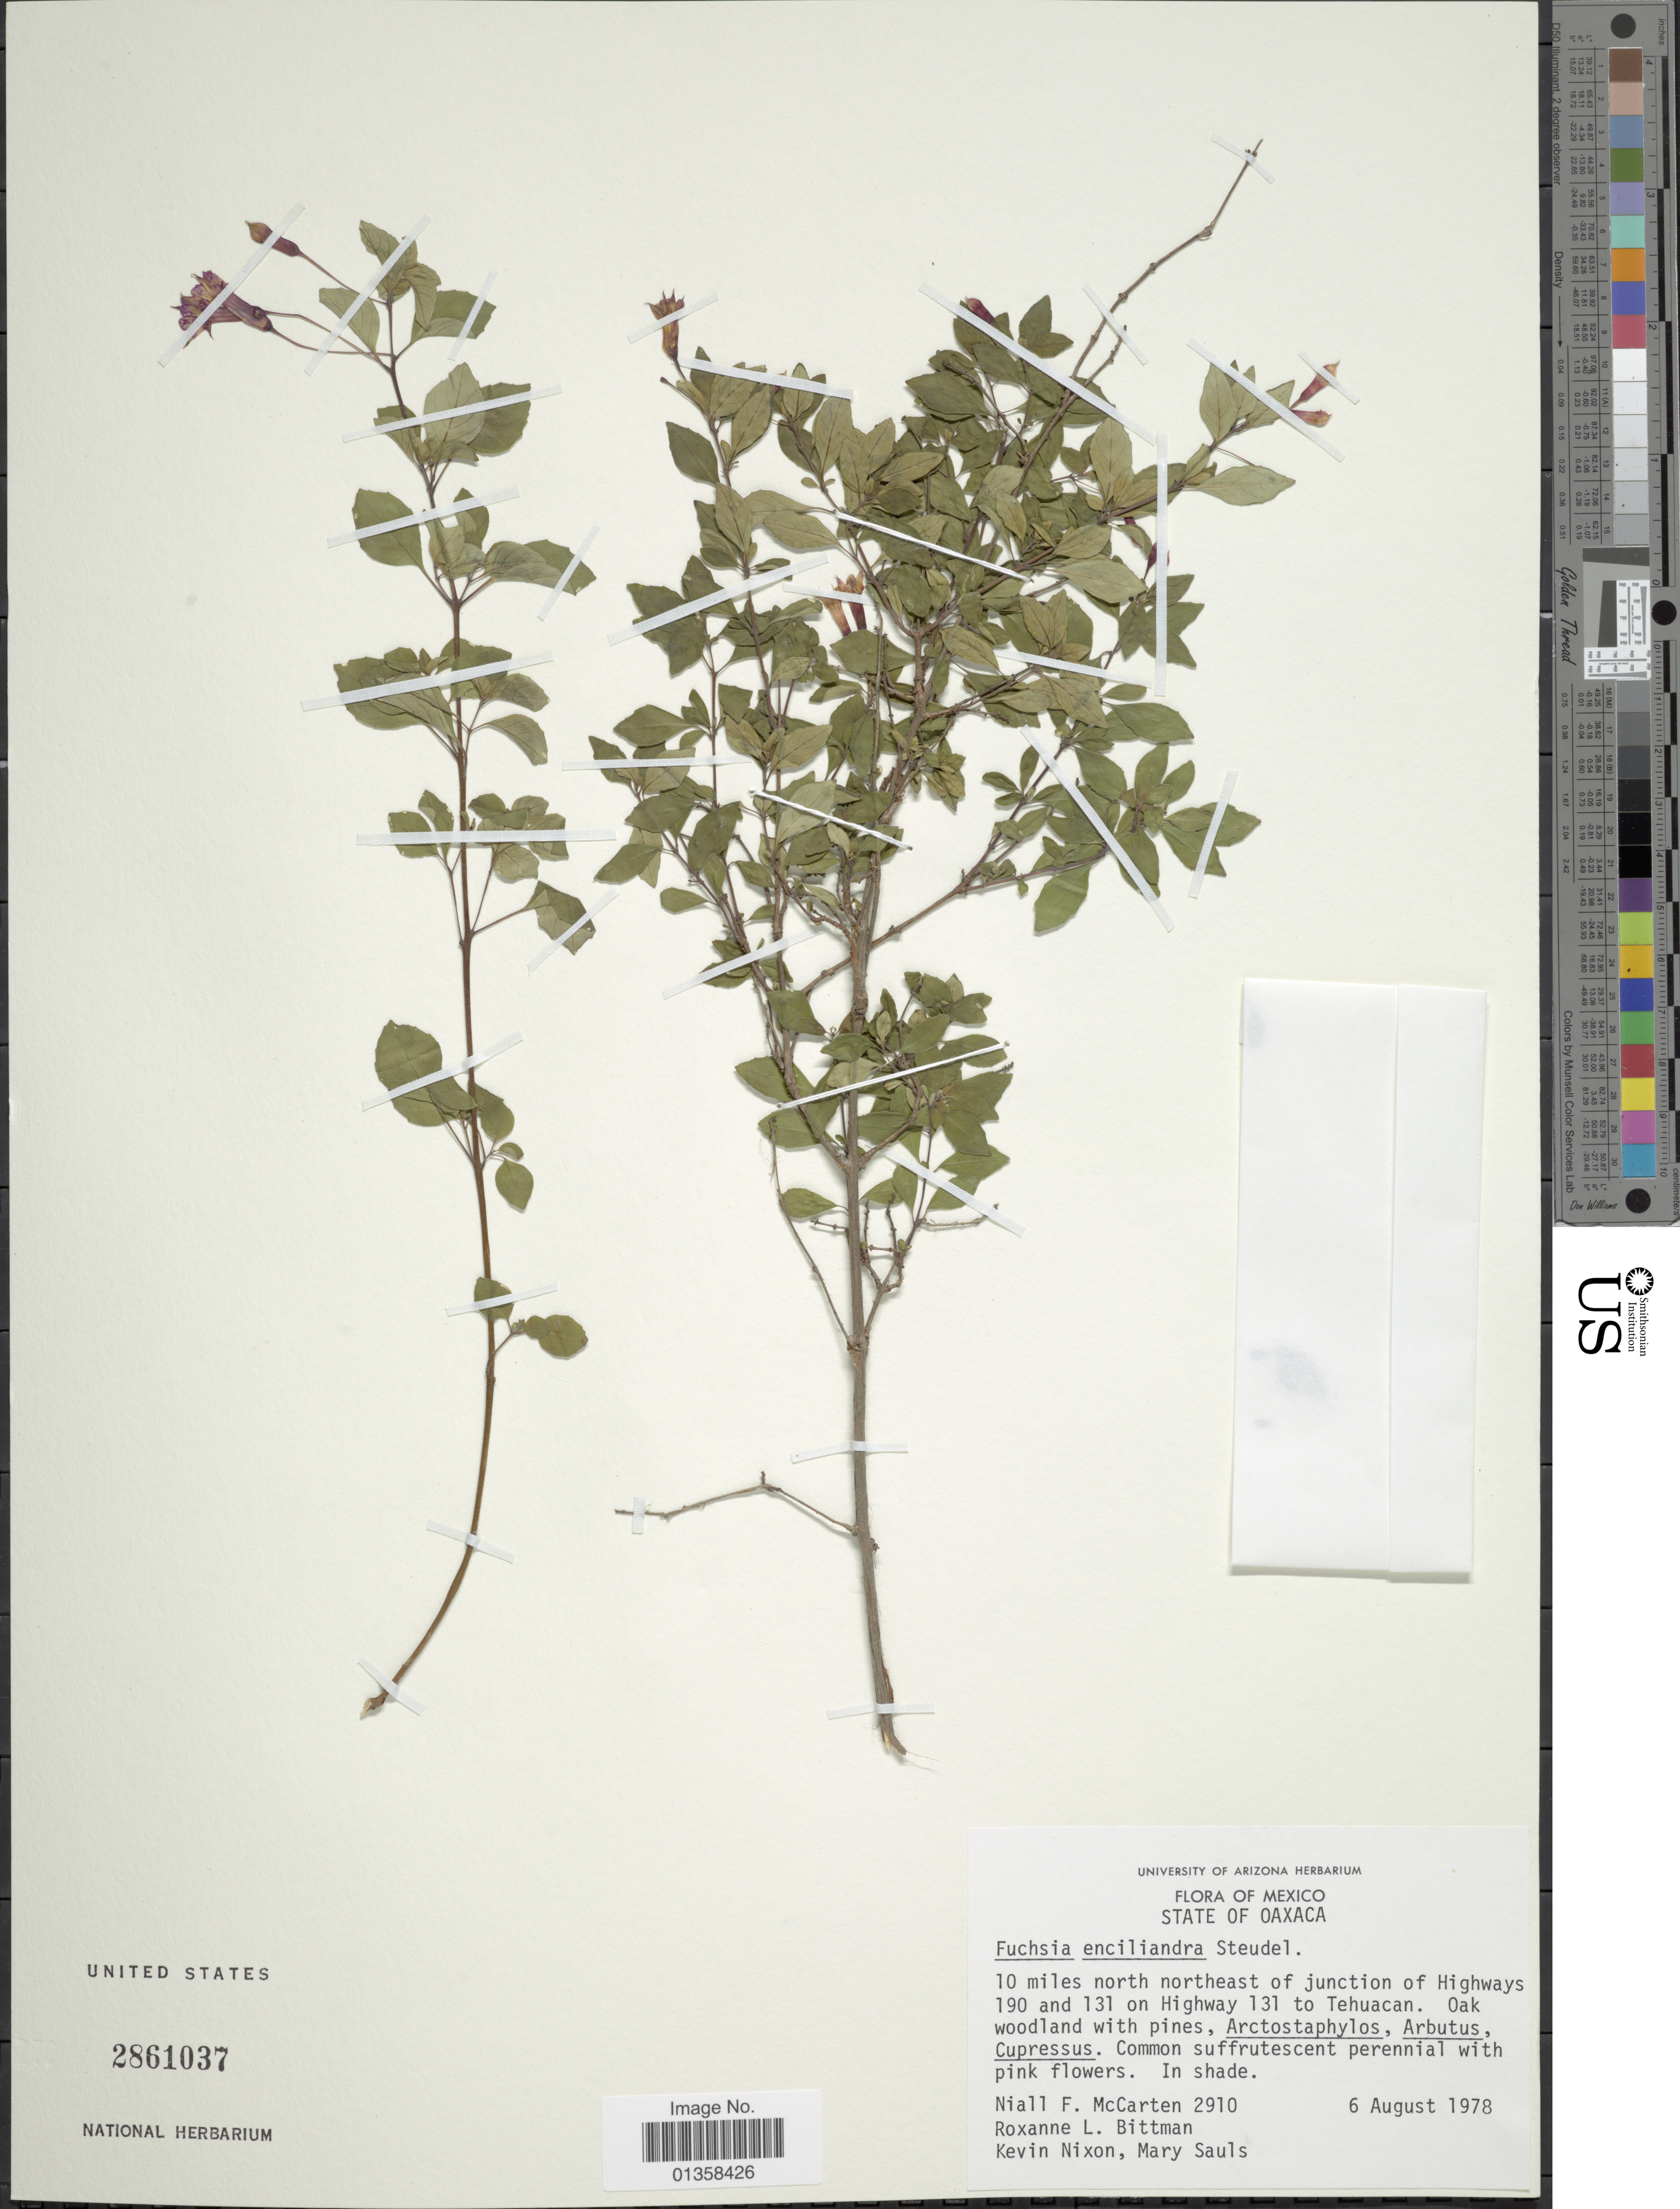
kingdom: Plantae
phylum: Tracheophyta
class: Magnoliopsida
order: Myrtales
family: Onagraceae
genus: Fuchsia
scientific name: Fuchsia encliandra subsp. encliandra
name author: Steud.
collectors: N. Mccarten, R. Bittman, K. Nixon & M. Sauls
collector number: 2910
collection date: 1978-08-06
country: Mexico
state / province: Oaxaca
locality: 10 miles north northeast of junction of Highways 190 and 131 on Highway 131 to Tehuacan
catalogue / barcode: US 2861037